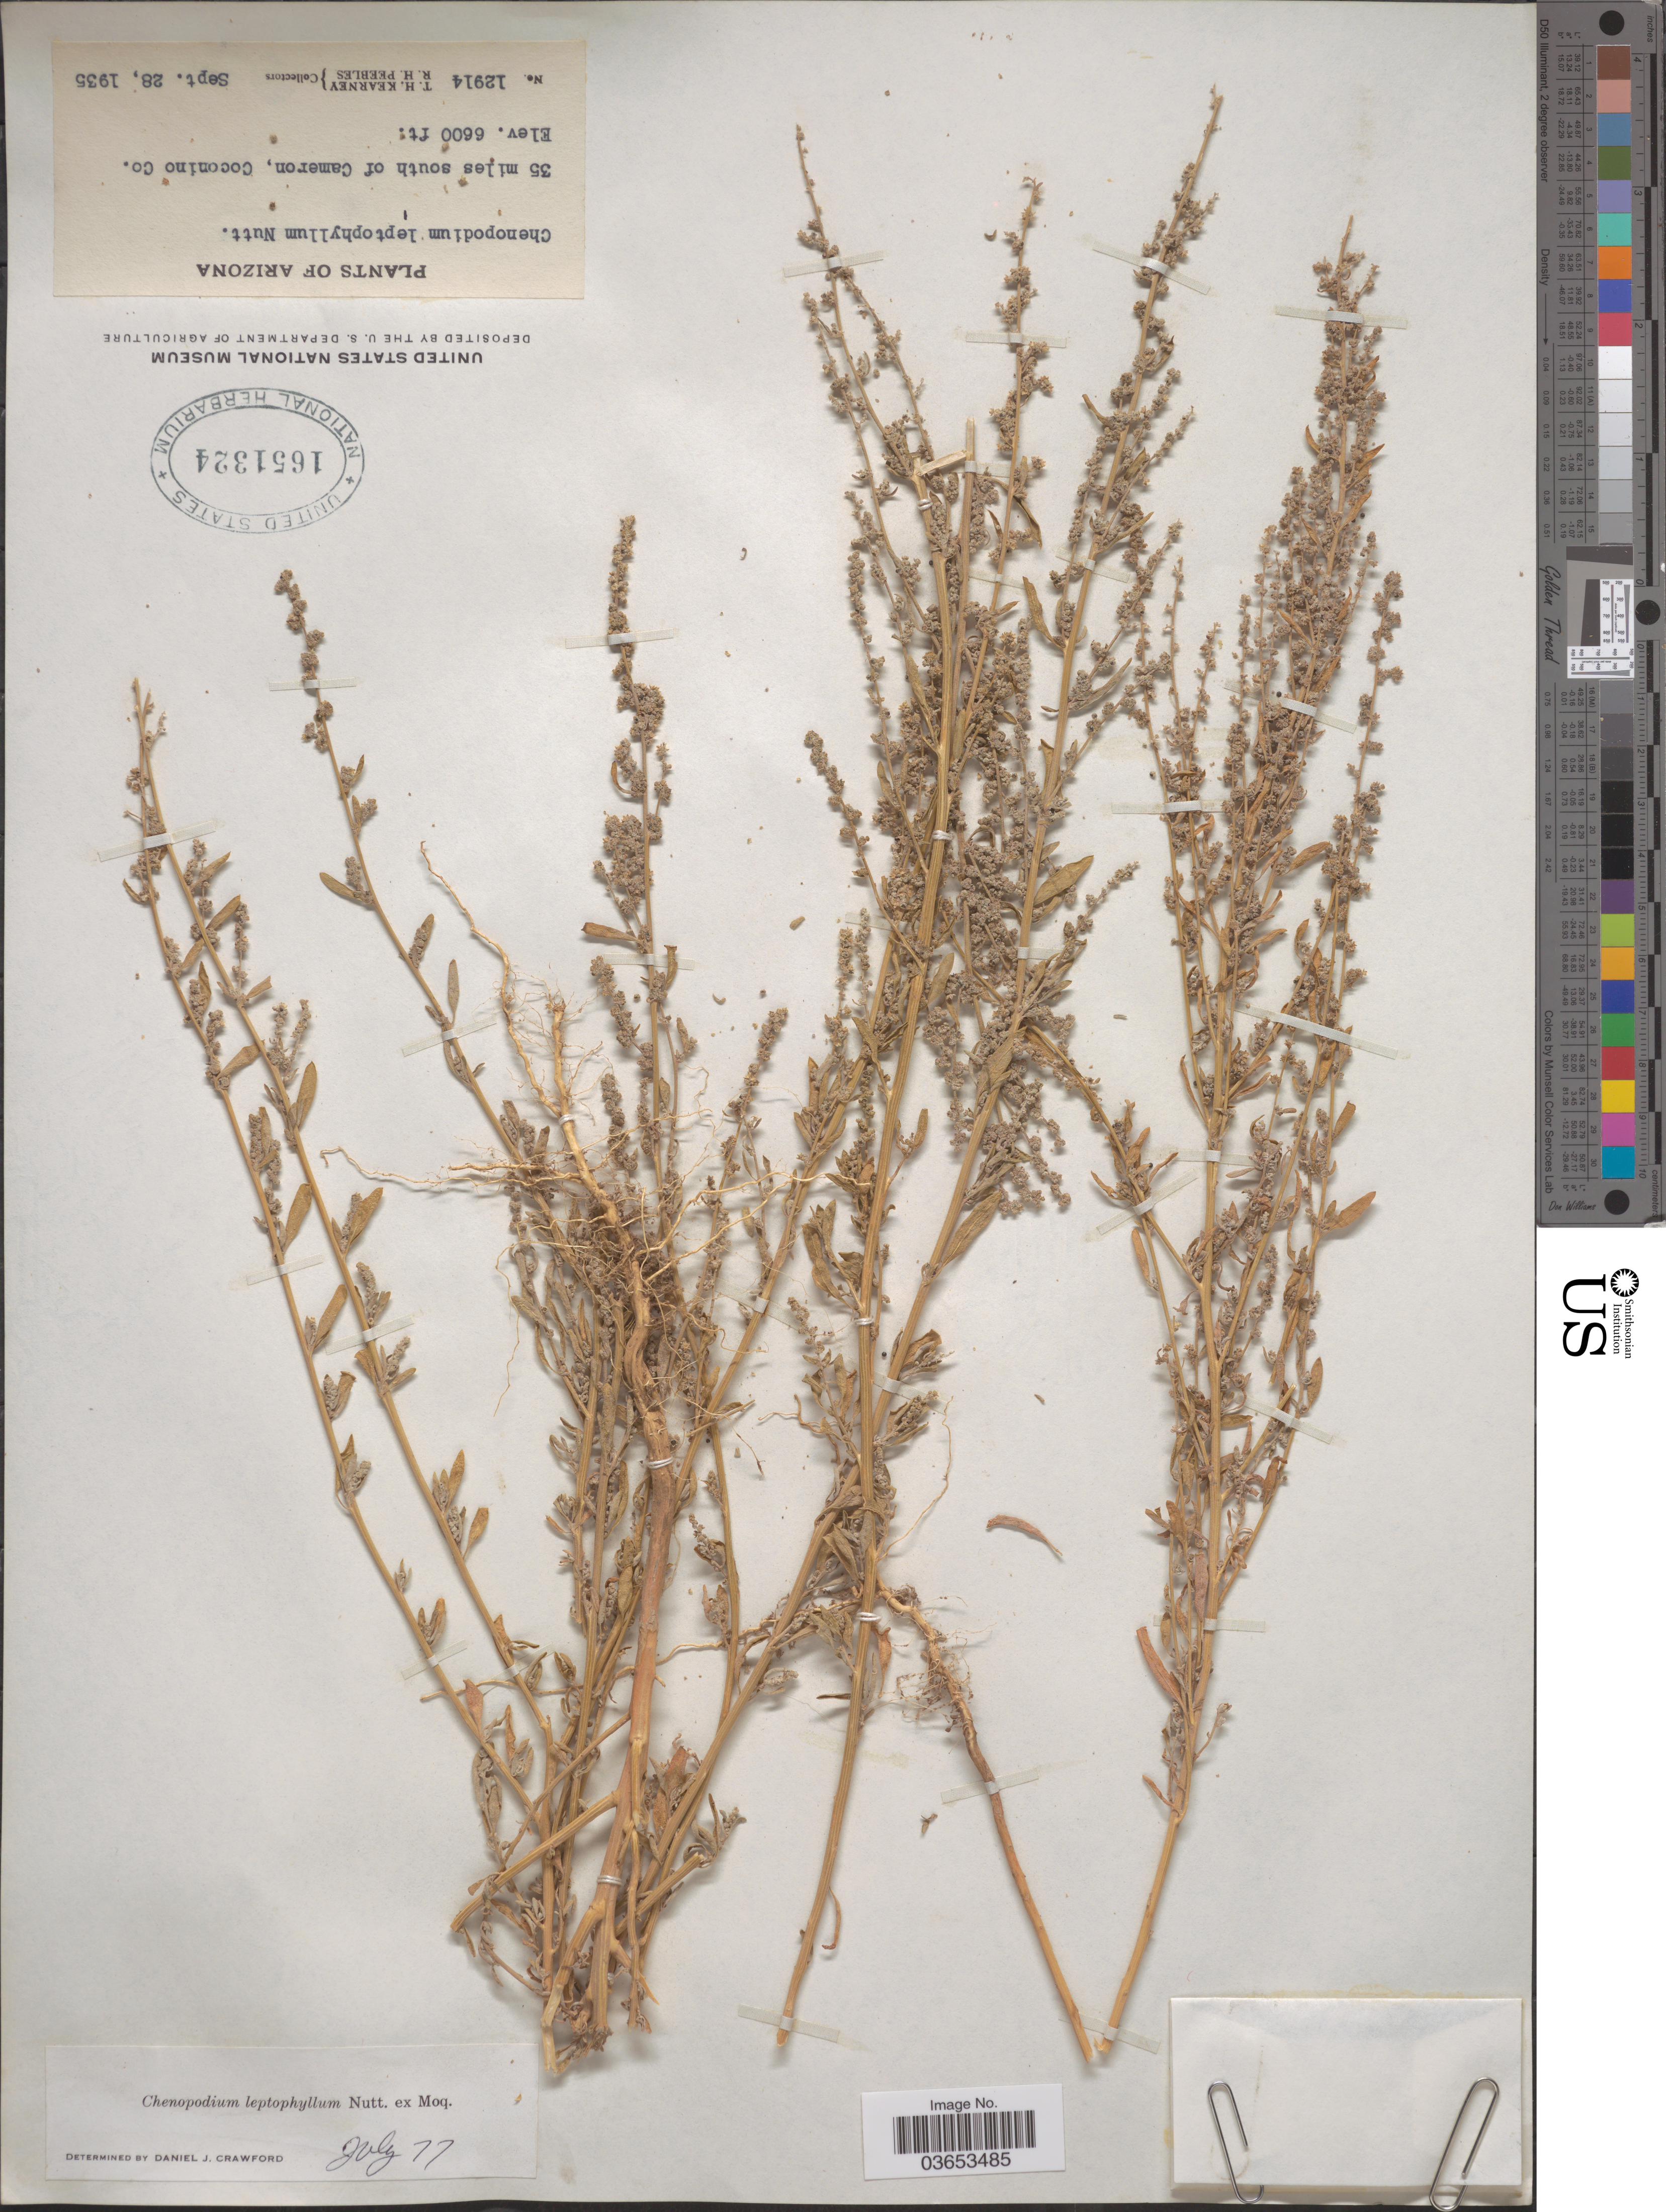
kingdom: Plantae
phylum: Tracheophyta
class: Magnoliopsida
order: Caryophyllales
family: Amaranthaceae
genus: Chenopodium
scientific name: Chenopodium leptophyllum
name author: (Moq.) Nutt. ex S. Watson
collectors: T. H. Kearney & R. H. Peebles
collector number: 12914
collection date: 1935-09-28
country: United States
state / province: Arizona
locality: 35 miles south of Cameron, Coconino Co.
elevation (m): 2012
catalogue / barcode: US 1651324